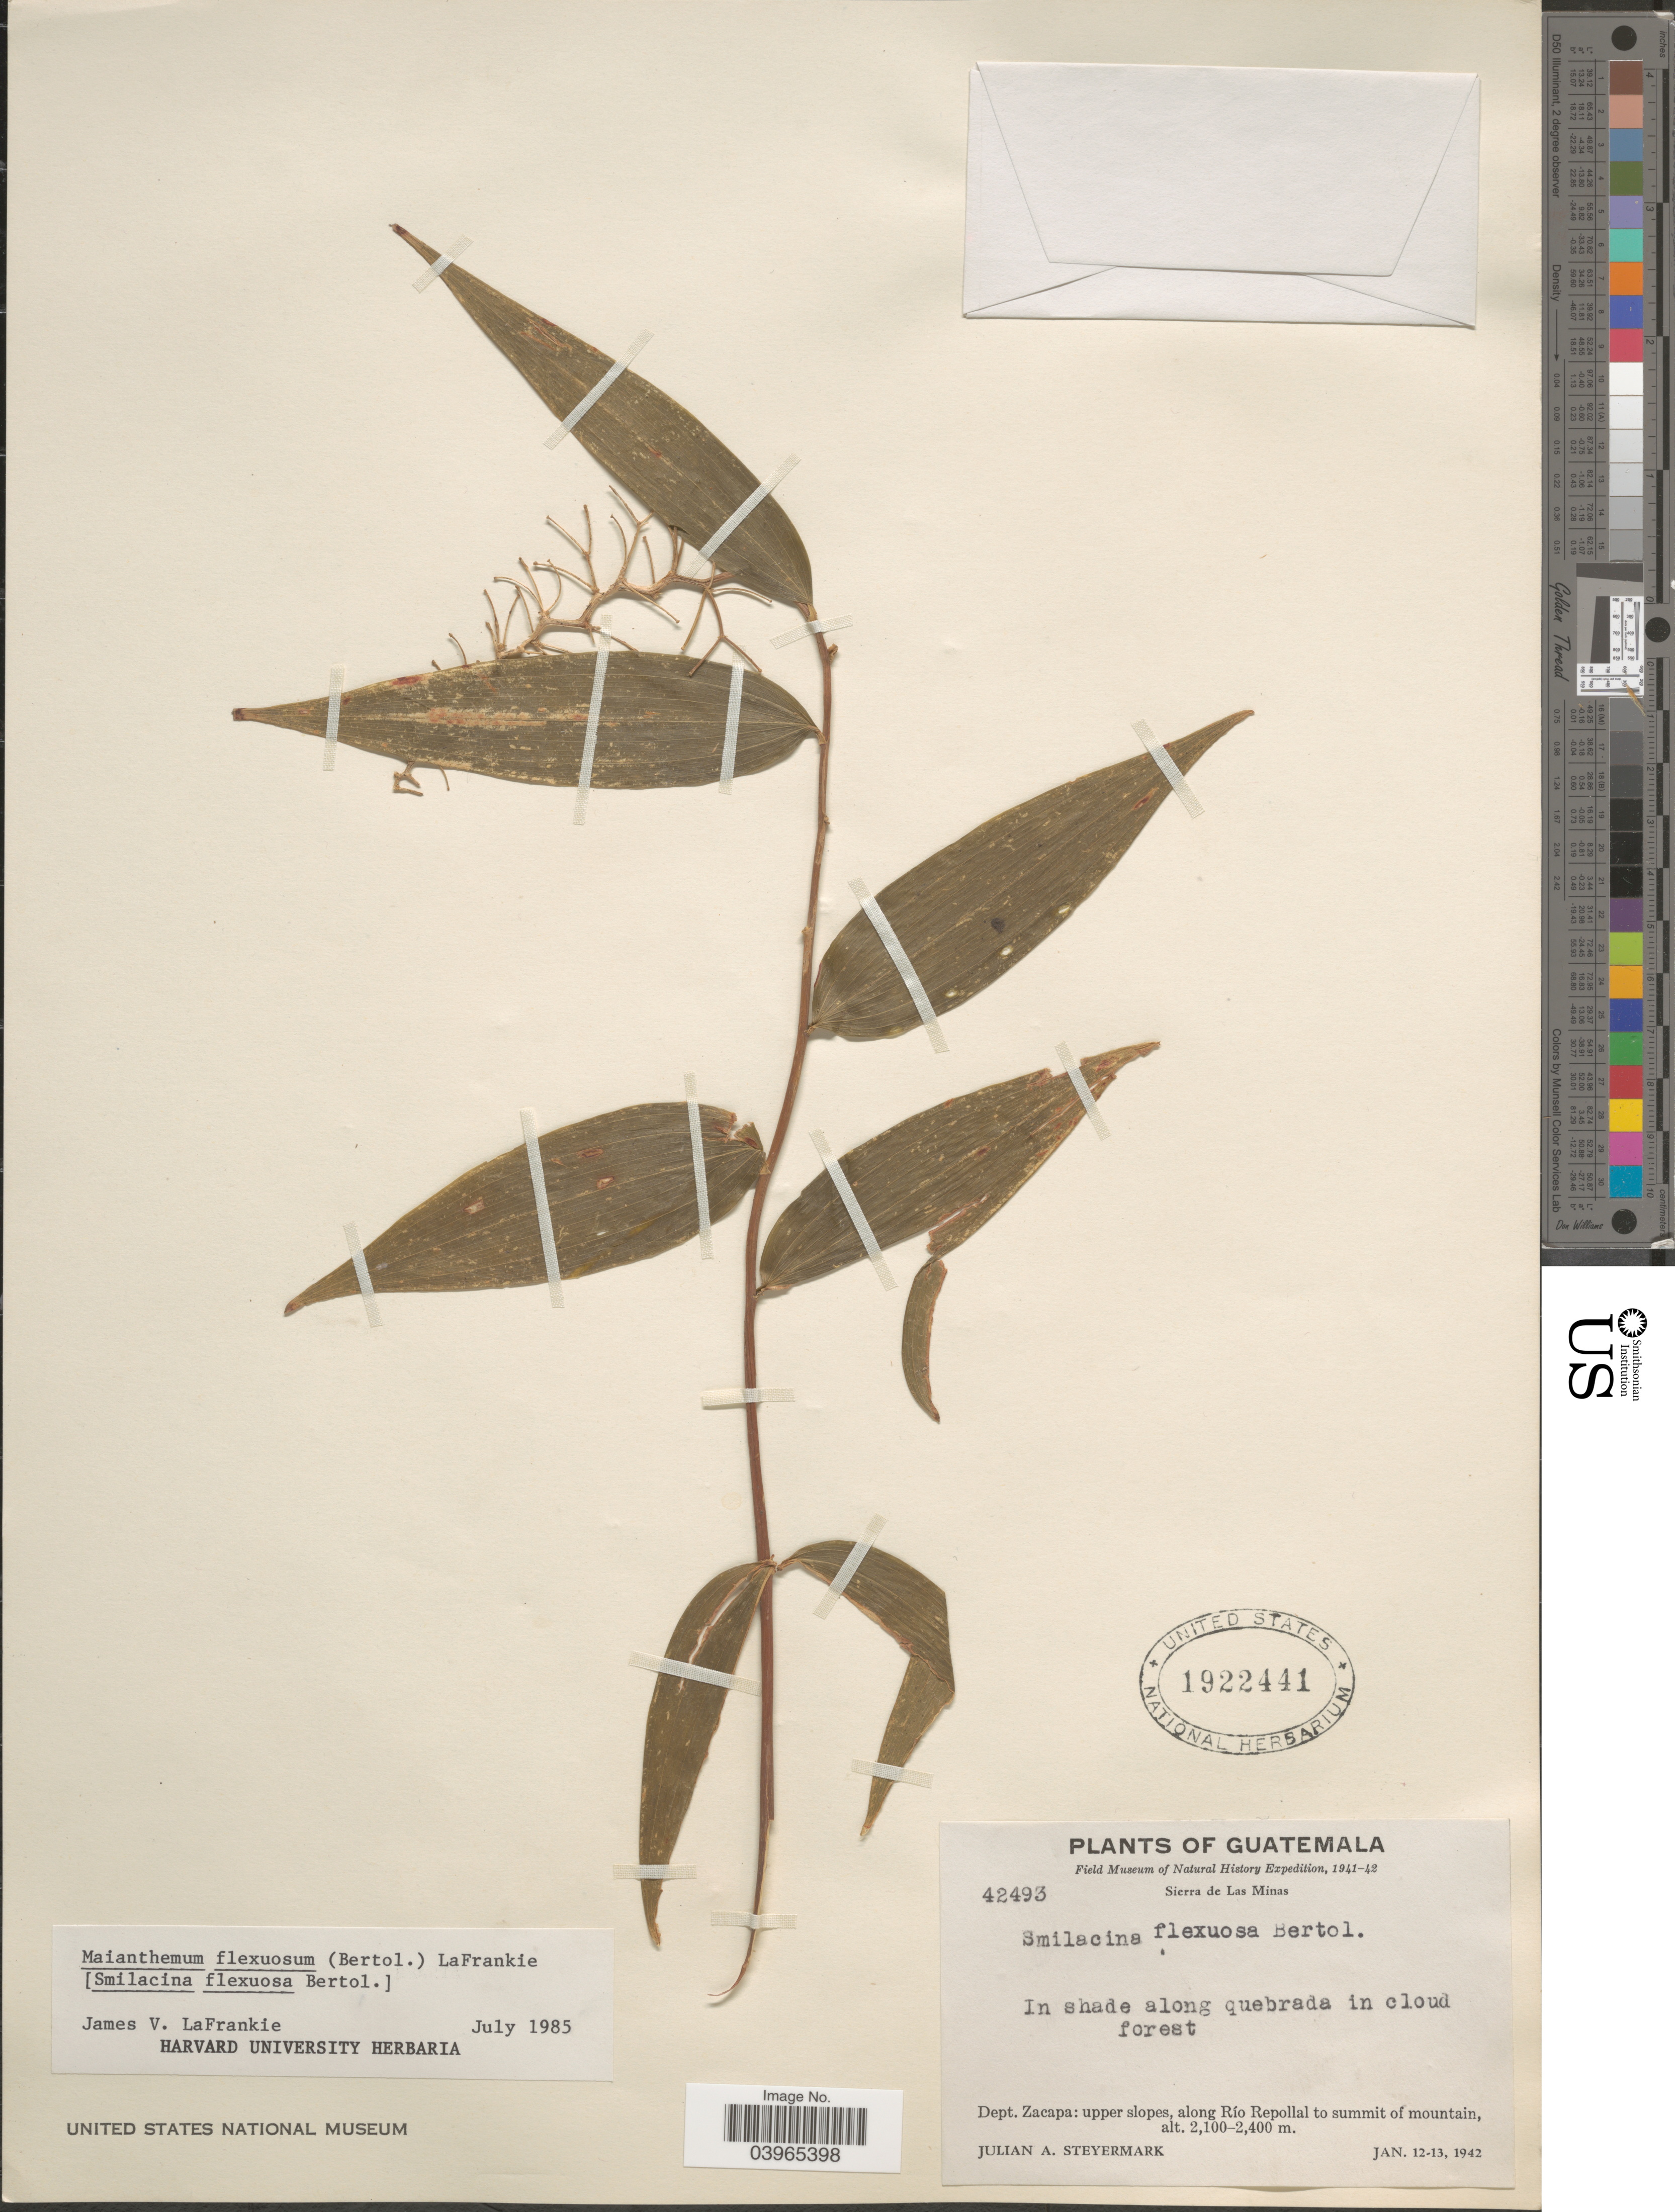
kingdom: Plantae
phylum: Tracheophyta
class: Liliopsida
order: Asparagales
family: Asparagaceae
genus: Maianthemum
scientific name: Maianthemum flexuosum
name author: (Bertol.) LaFrankie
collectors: J. Steyermark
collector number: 42493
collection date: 1942-01-12/1942-01-13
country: Guatemala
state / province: Zacapa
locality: Sierra de Las Minas. Dept. Zacapa: upper slopes, along Río Repollal to summit of mountain.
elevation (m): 2100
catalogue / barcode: US 1922441